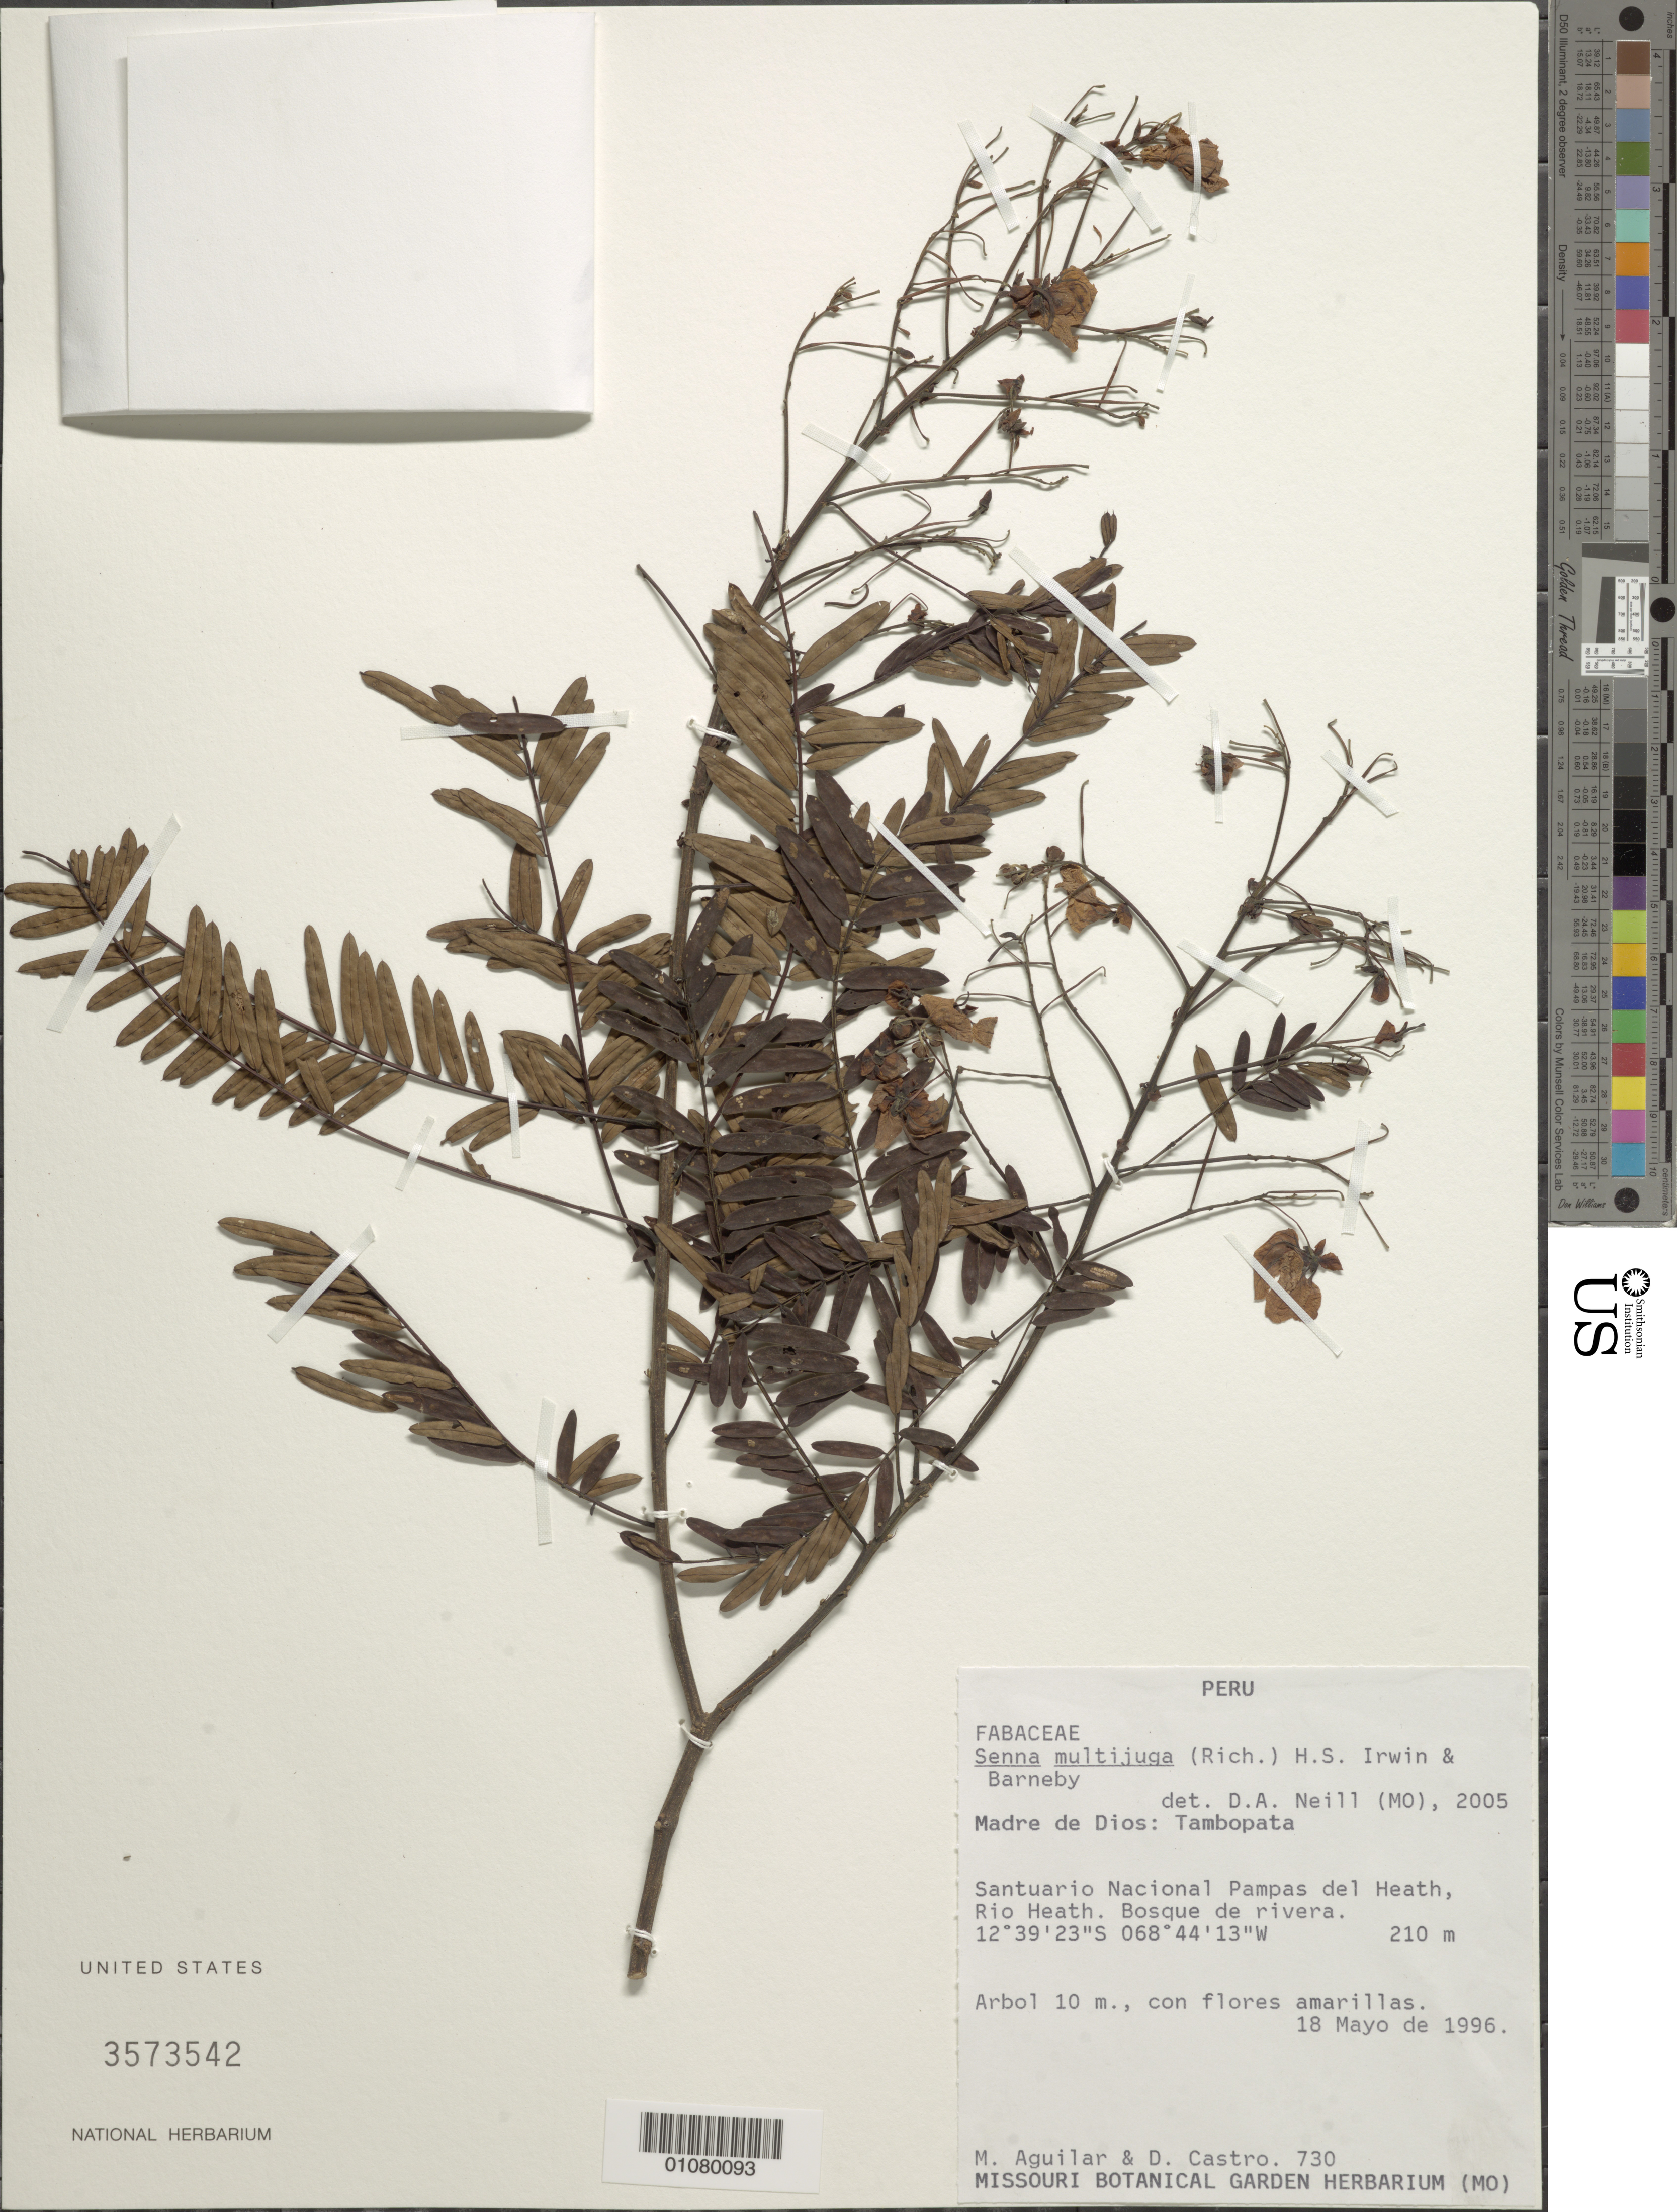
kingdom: Plantae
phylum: Tracheophyta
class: Magnoliopsida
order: Fabales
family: Fabaceae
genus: Senna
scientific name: Senna multijuga var. multijuga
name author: (Rich.) H.S. Irwin & Barneby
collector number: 730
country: Peru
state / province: Madre de Dios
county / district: Tambopata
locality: Santuario Nacional Pampas del Heath, Rio Heath.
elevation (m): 210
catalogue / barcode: US 3573542